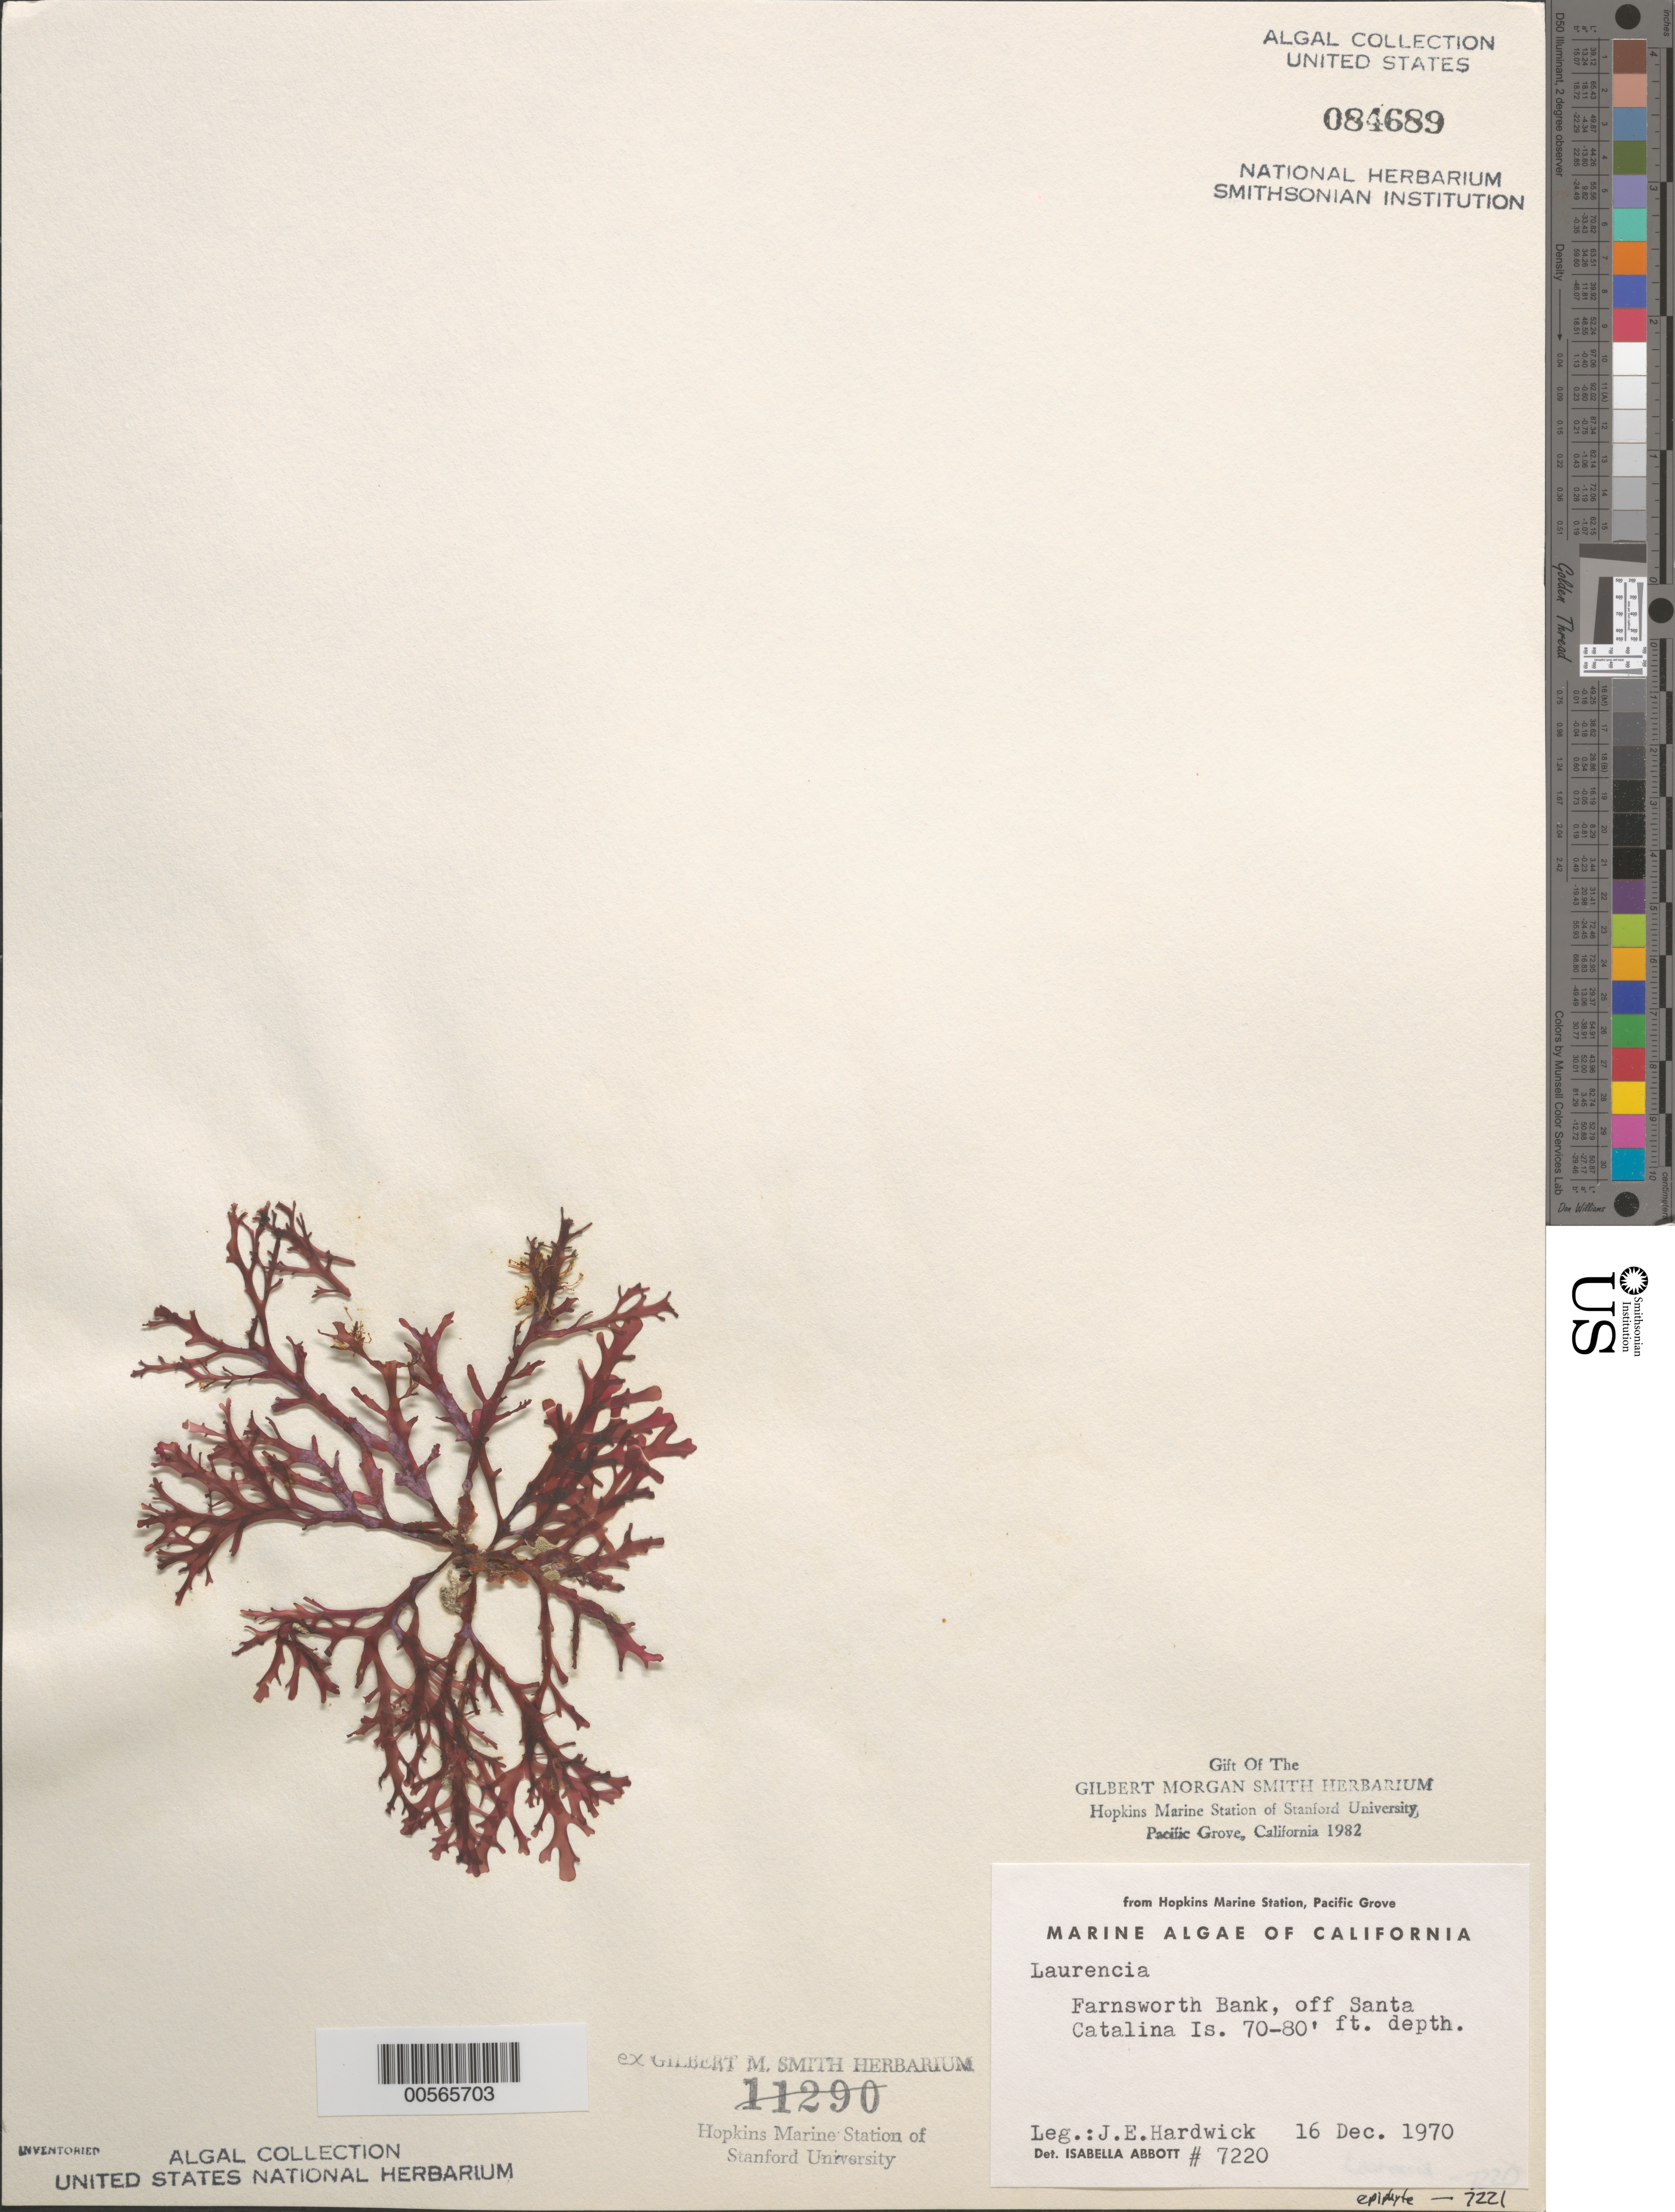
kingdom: Plantae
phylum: Rhodophyta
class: Florideophyceae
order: Ceramiales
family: Rhodomelaceae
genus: Laurencia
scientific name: Laurencia sp.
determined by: Abbott, Isabella A.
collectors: J. Hardwick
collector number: IAA 7220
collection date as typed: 16 Dec 1970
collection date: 1970-12-16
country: United States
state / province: California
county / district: Los Angeles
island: Santa Catalina Island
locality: Farnsworth Bank, off the island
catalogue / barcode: US 84689